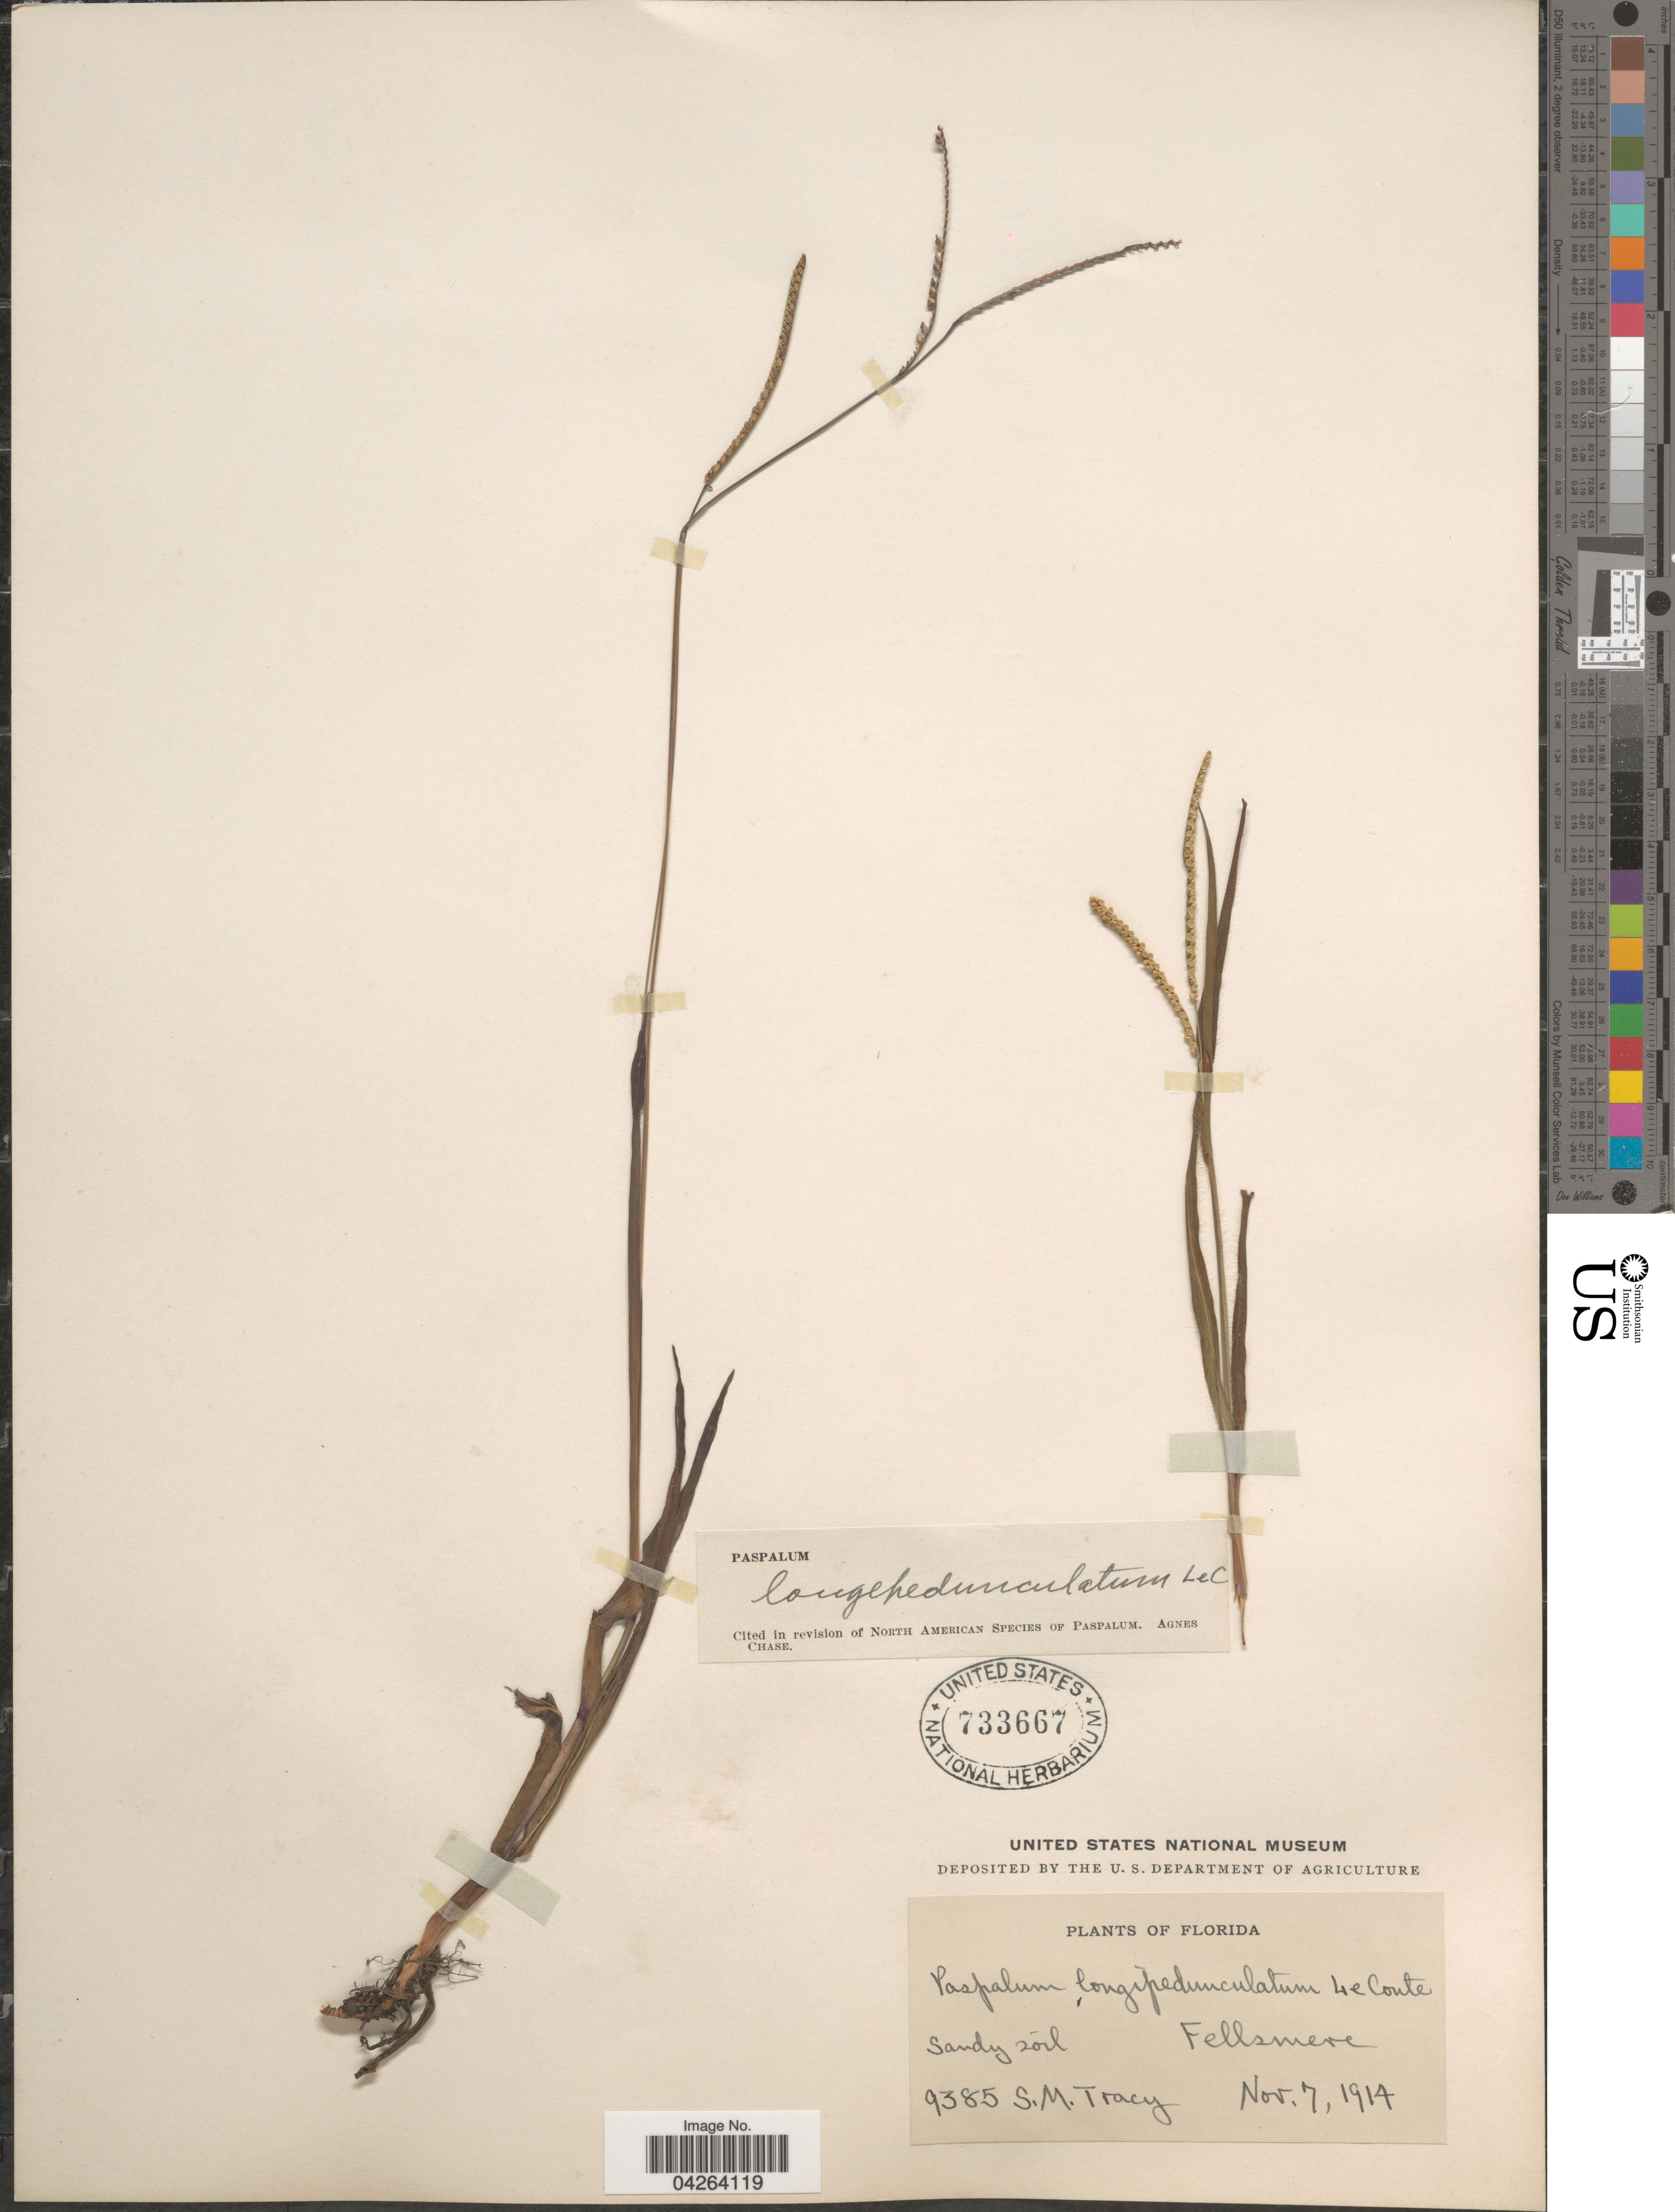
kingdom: Plantae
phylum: Tracheophyta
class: Liliopsida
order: Poales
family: Poaceae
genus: Paspalum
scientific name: Paspalum setaceum var. longipedunculatum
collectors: S. M. Tracy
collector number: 9385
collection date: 1914-11-07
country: United States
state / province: Florida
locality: Sandy soil. Fellsmere.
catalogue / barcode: US 733667